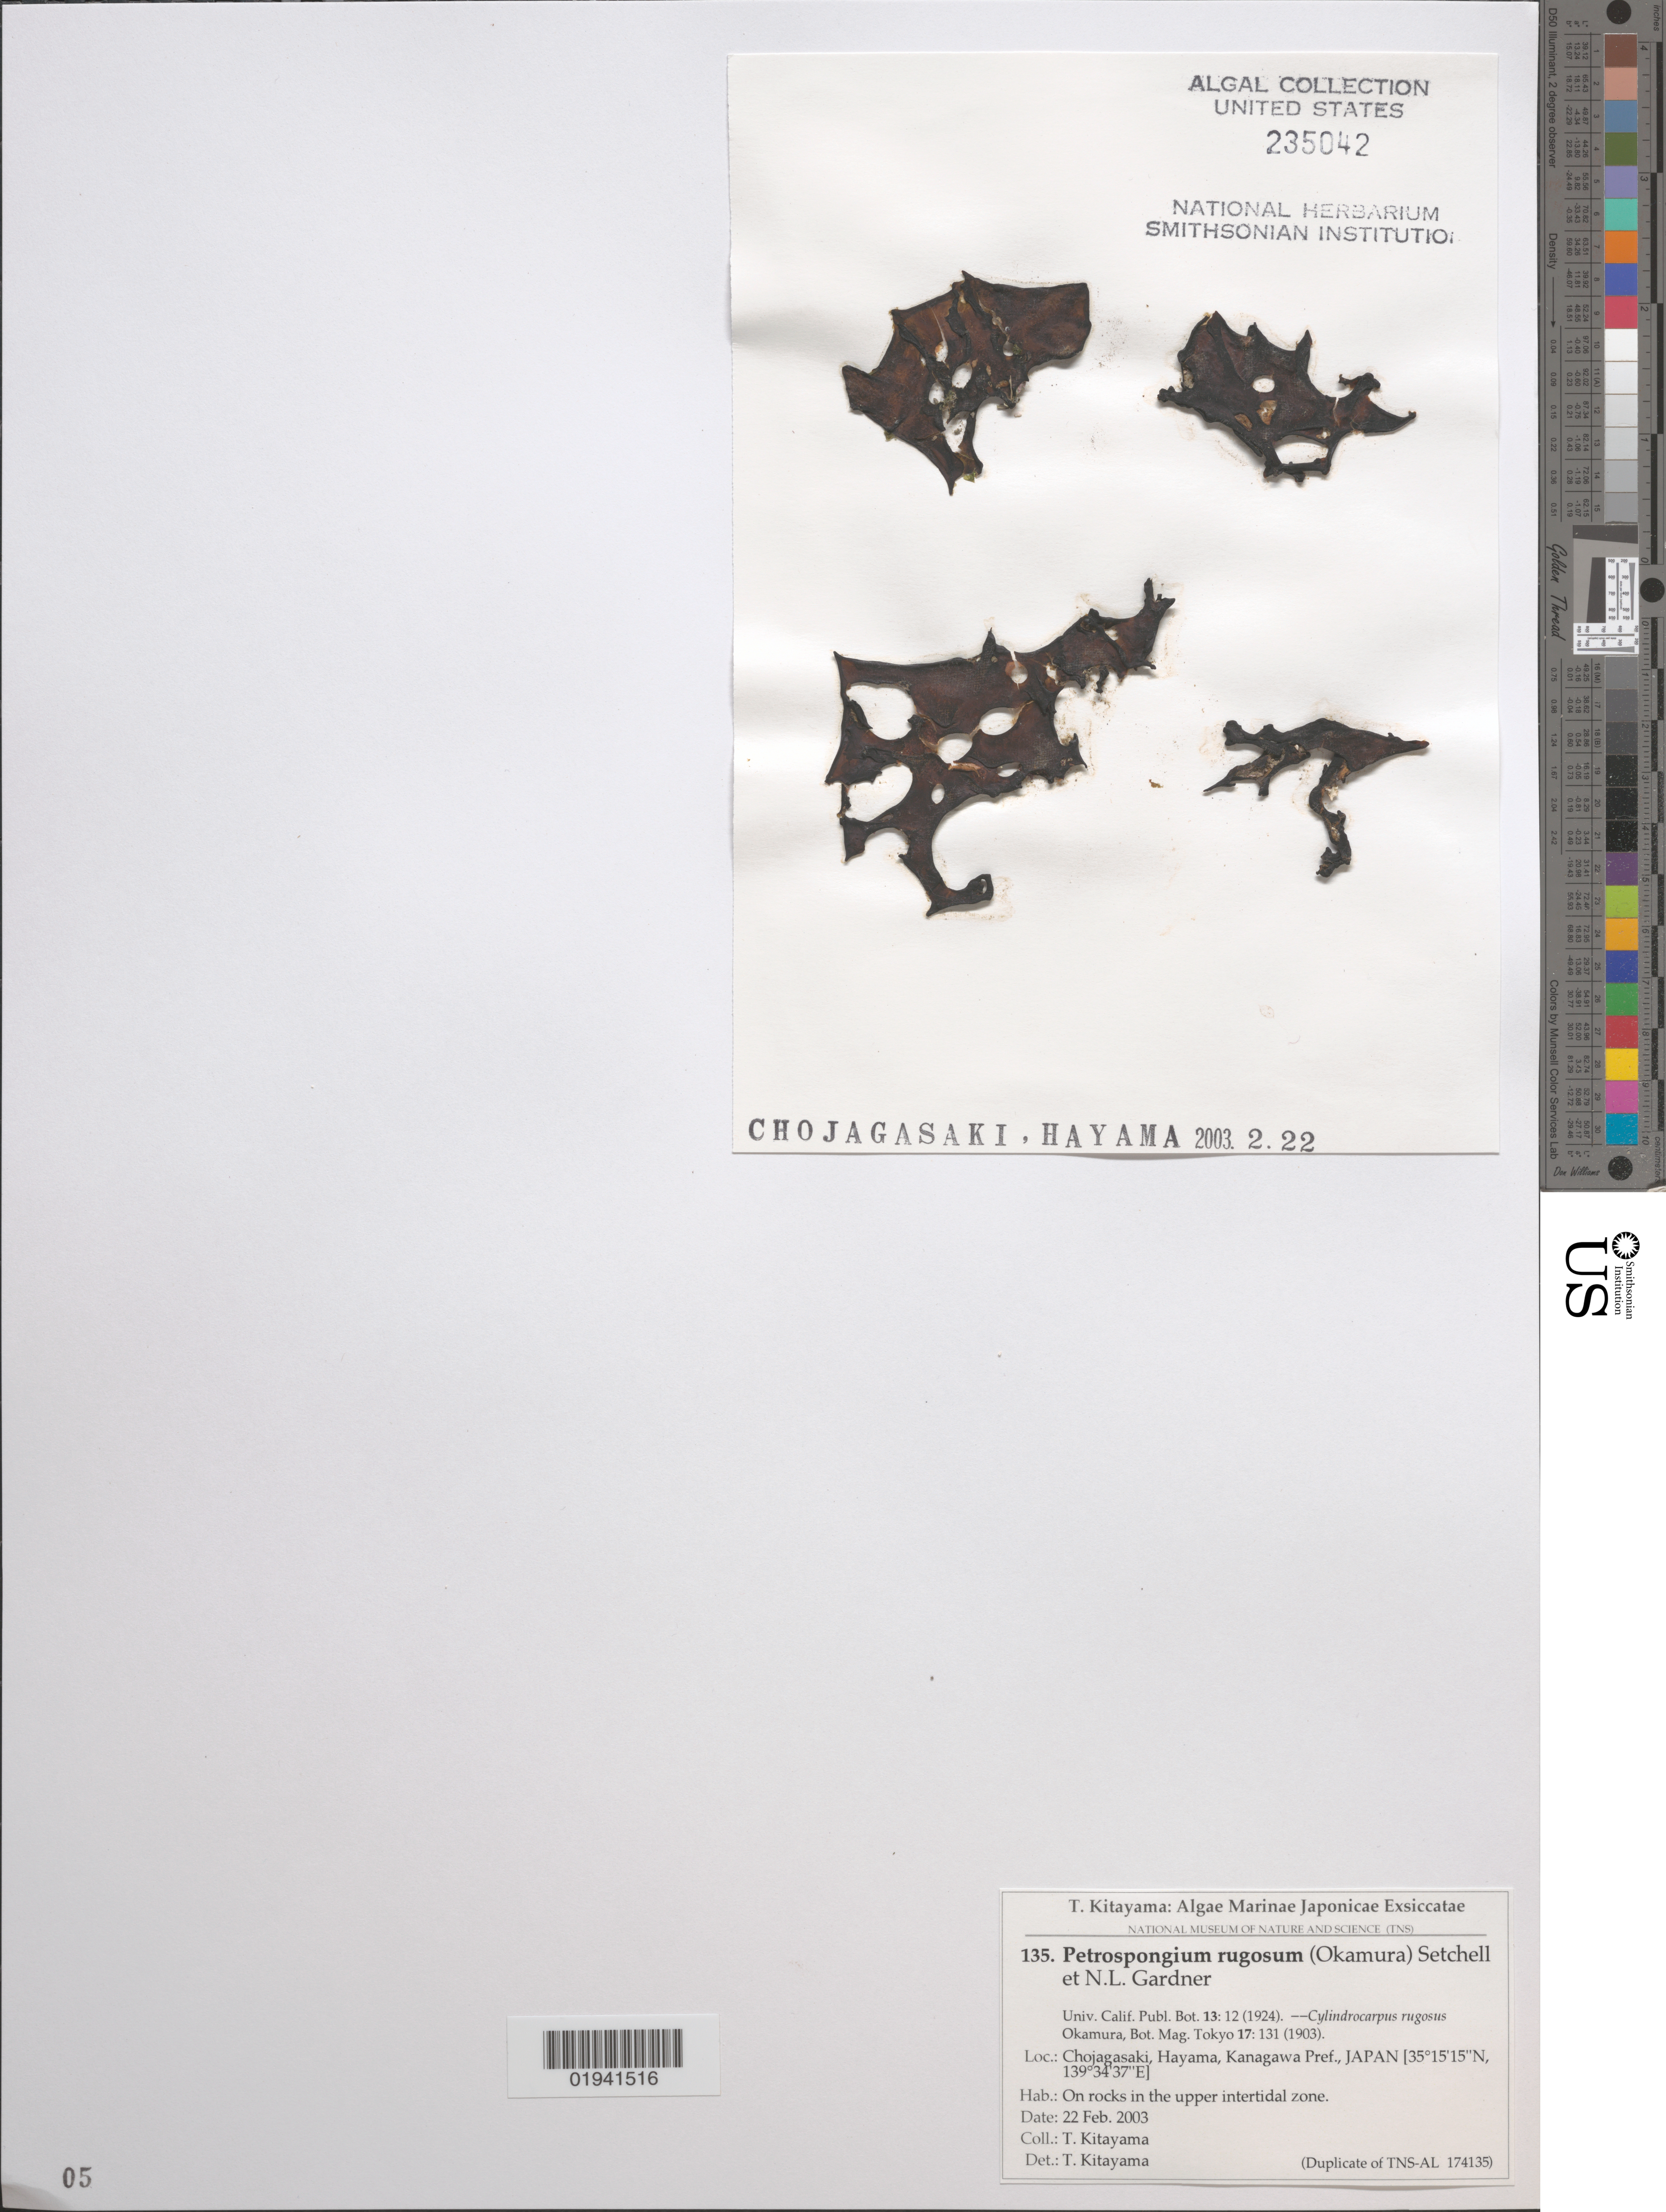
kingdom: Chromista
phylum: Ochrophyta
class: Phaeophyceae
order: Ectocarpales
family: Petrospongiaceae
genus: Petrospongium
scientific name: Petrospongium rugosum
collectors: T. Kitayama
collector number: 135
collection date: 2003-02-22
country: Japan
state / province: Kanagawa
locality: Chojagasaki, Hayama, Kanagawa Pref.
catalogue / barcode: US 235042